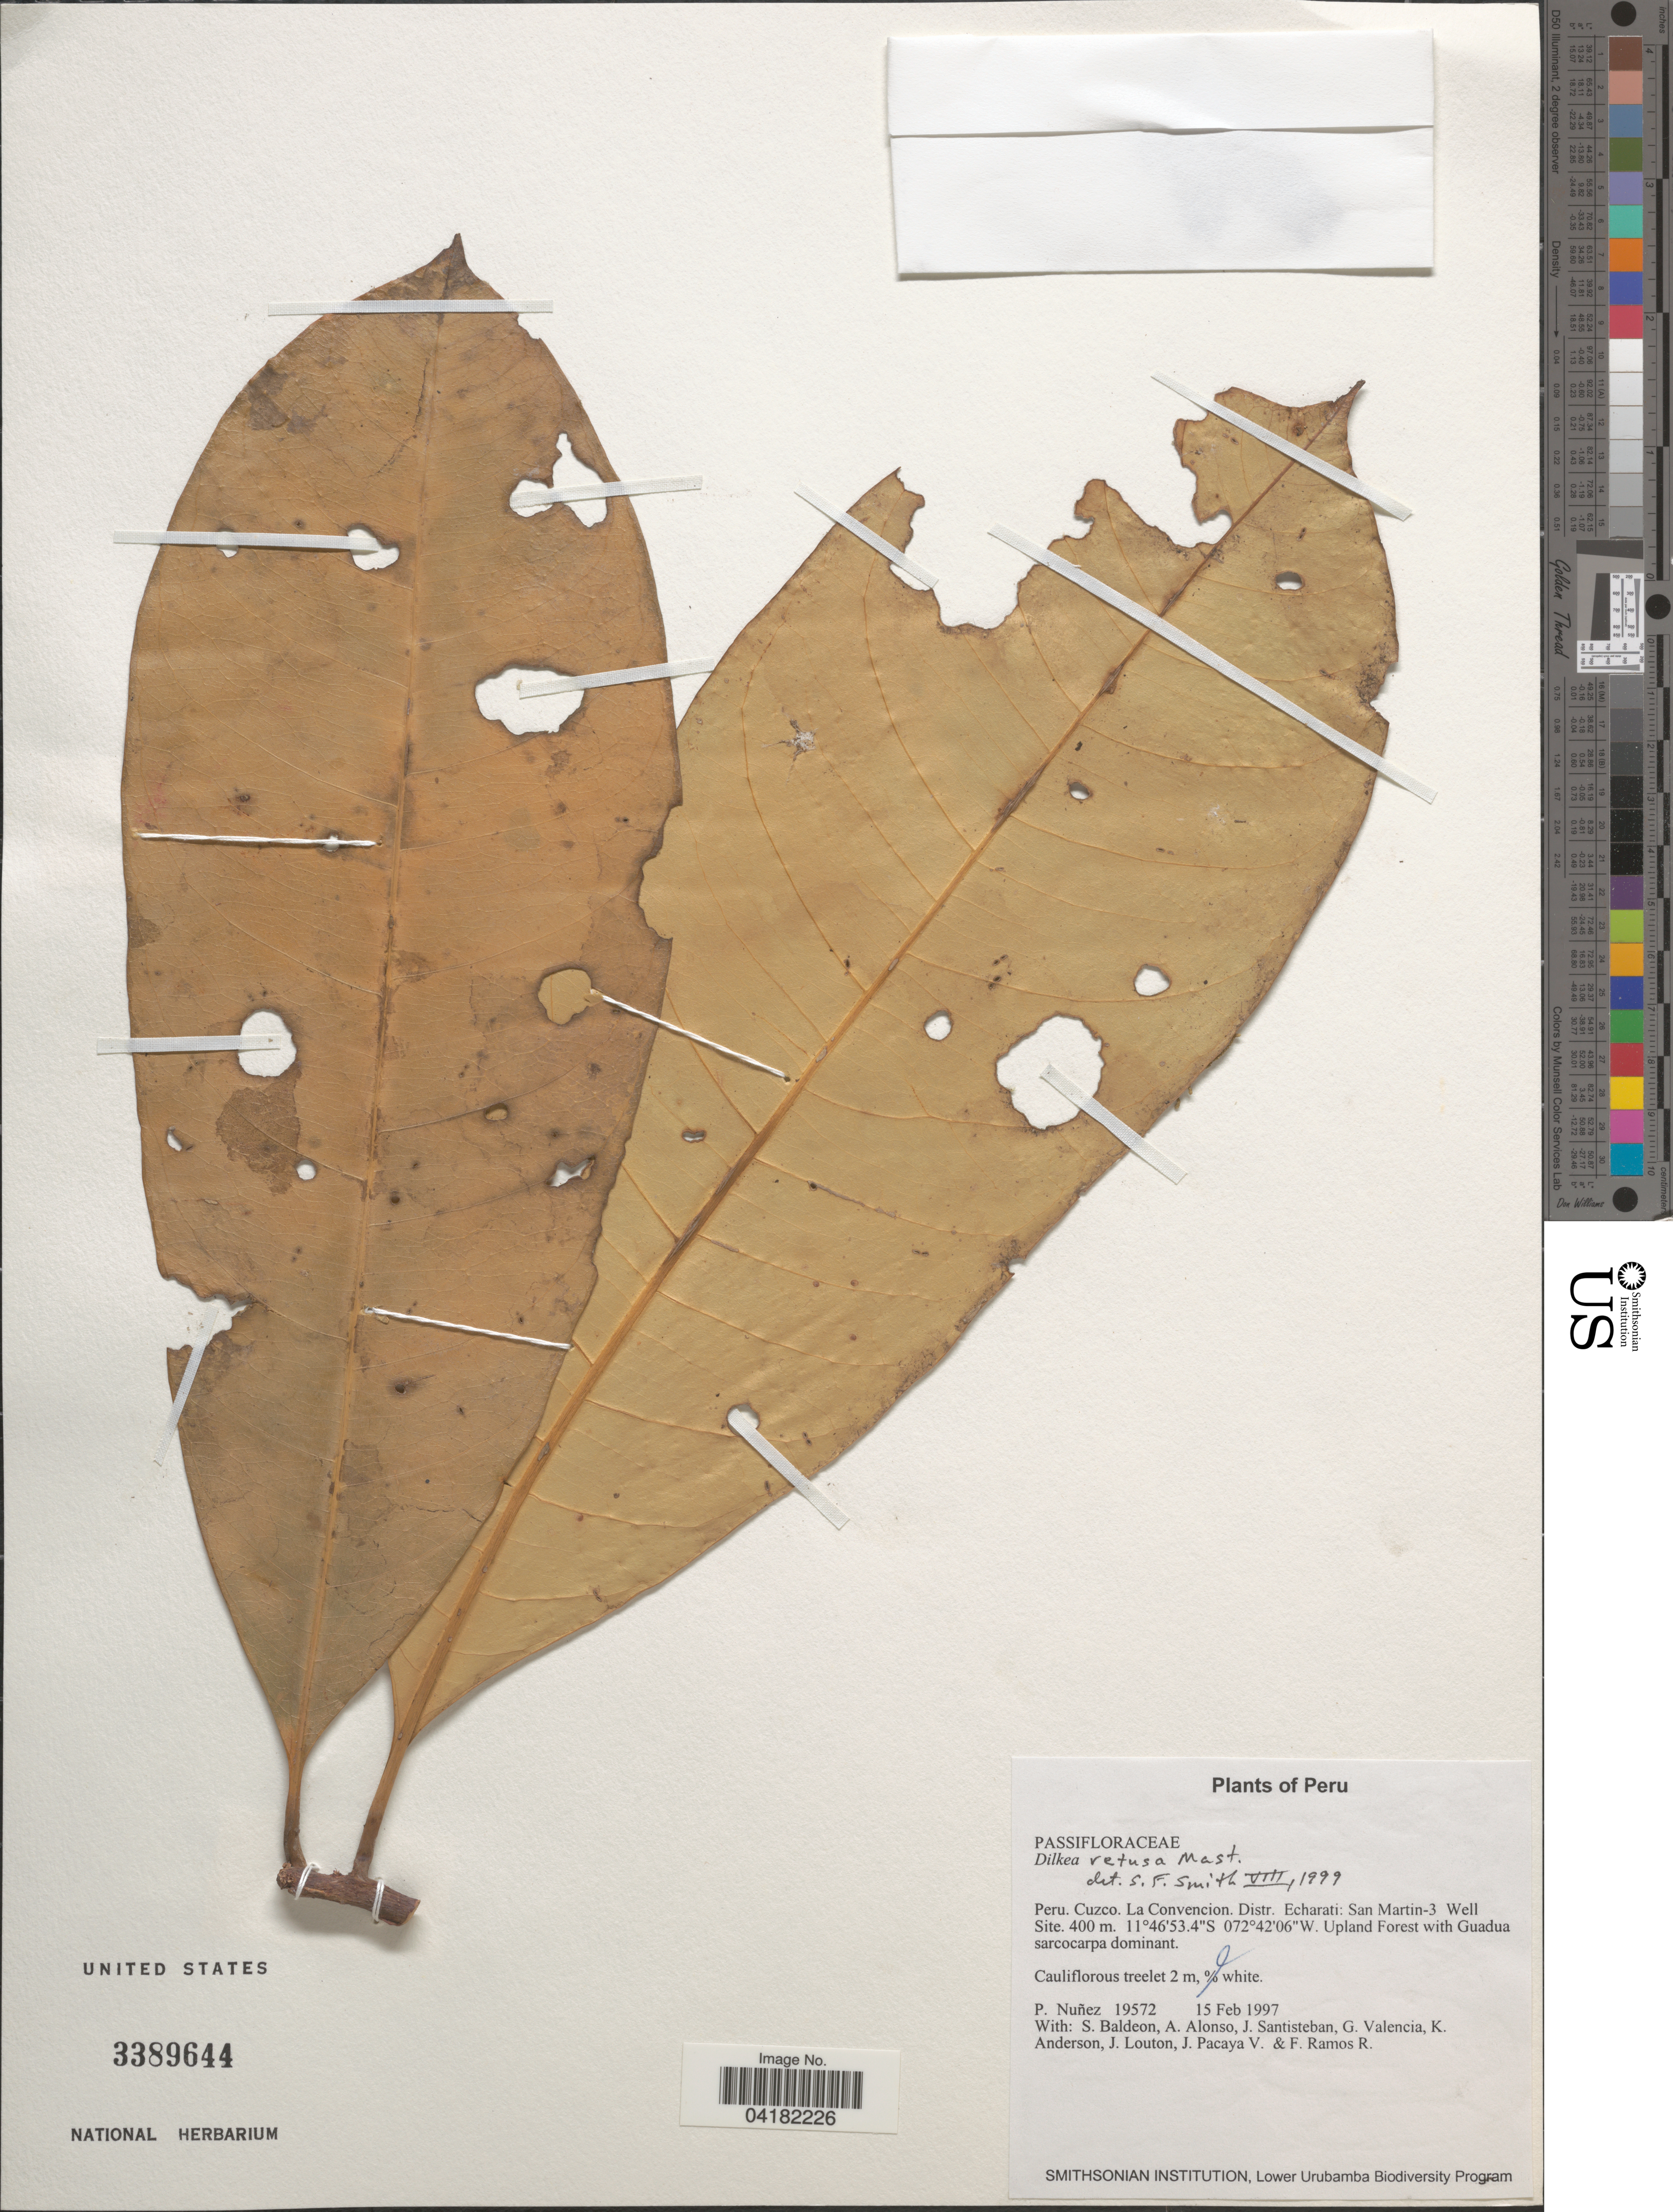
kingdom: Plantae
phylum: Tracheophyta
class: Magnoliopsida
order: Malpighiales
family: Passifloraceae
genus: Dilkea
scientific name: Dilkea retusa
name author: Mast.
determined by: Smith, Stephen F., (US), NMNH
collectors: P. Núñez, S. Baldeón, A. Alonso, J. Santisteban, G. Valencia, K. Anderson, J. Louton, J. Pacaya & F. Ramos R.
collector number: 19572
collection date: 1997-02-15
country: Peru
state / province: Cusco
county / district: La Convención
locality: La Convencion. Distr.Echarati: San Martin-3 Well Site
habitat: Upland Forest with Guadua sarcocarpa dominant.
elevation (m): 400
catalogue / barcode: US 3389644